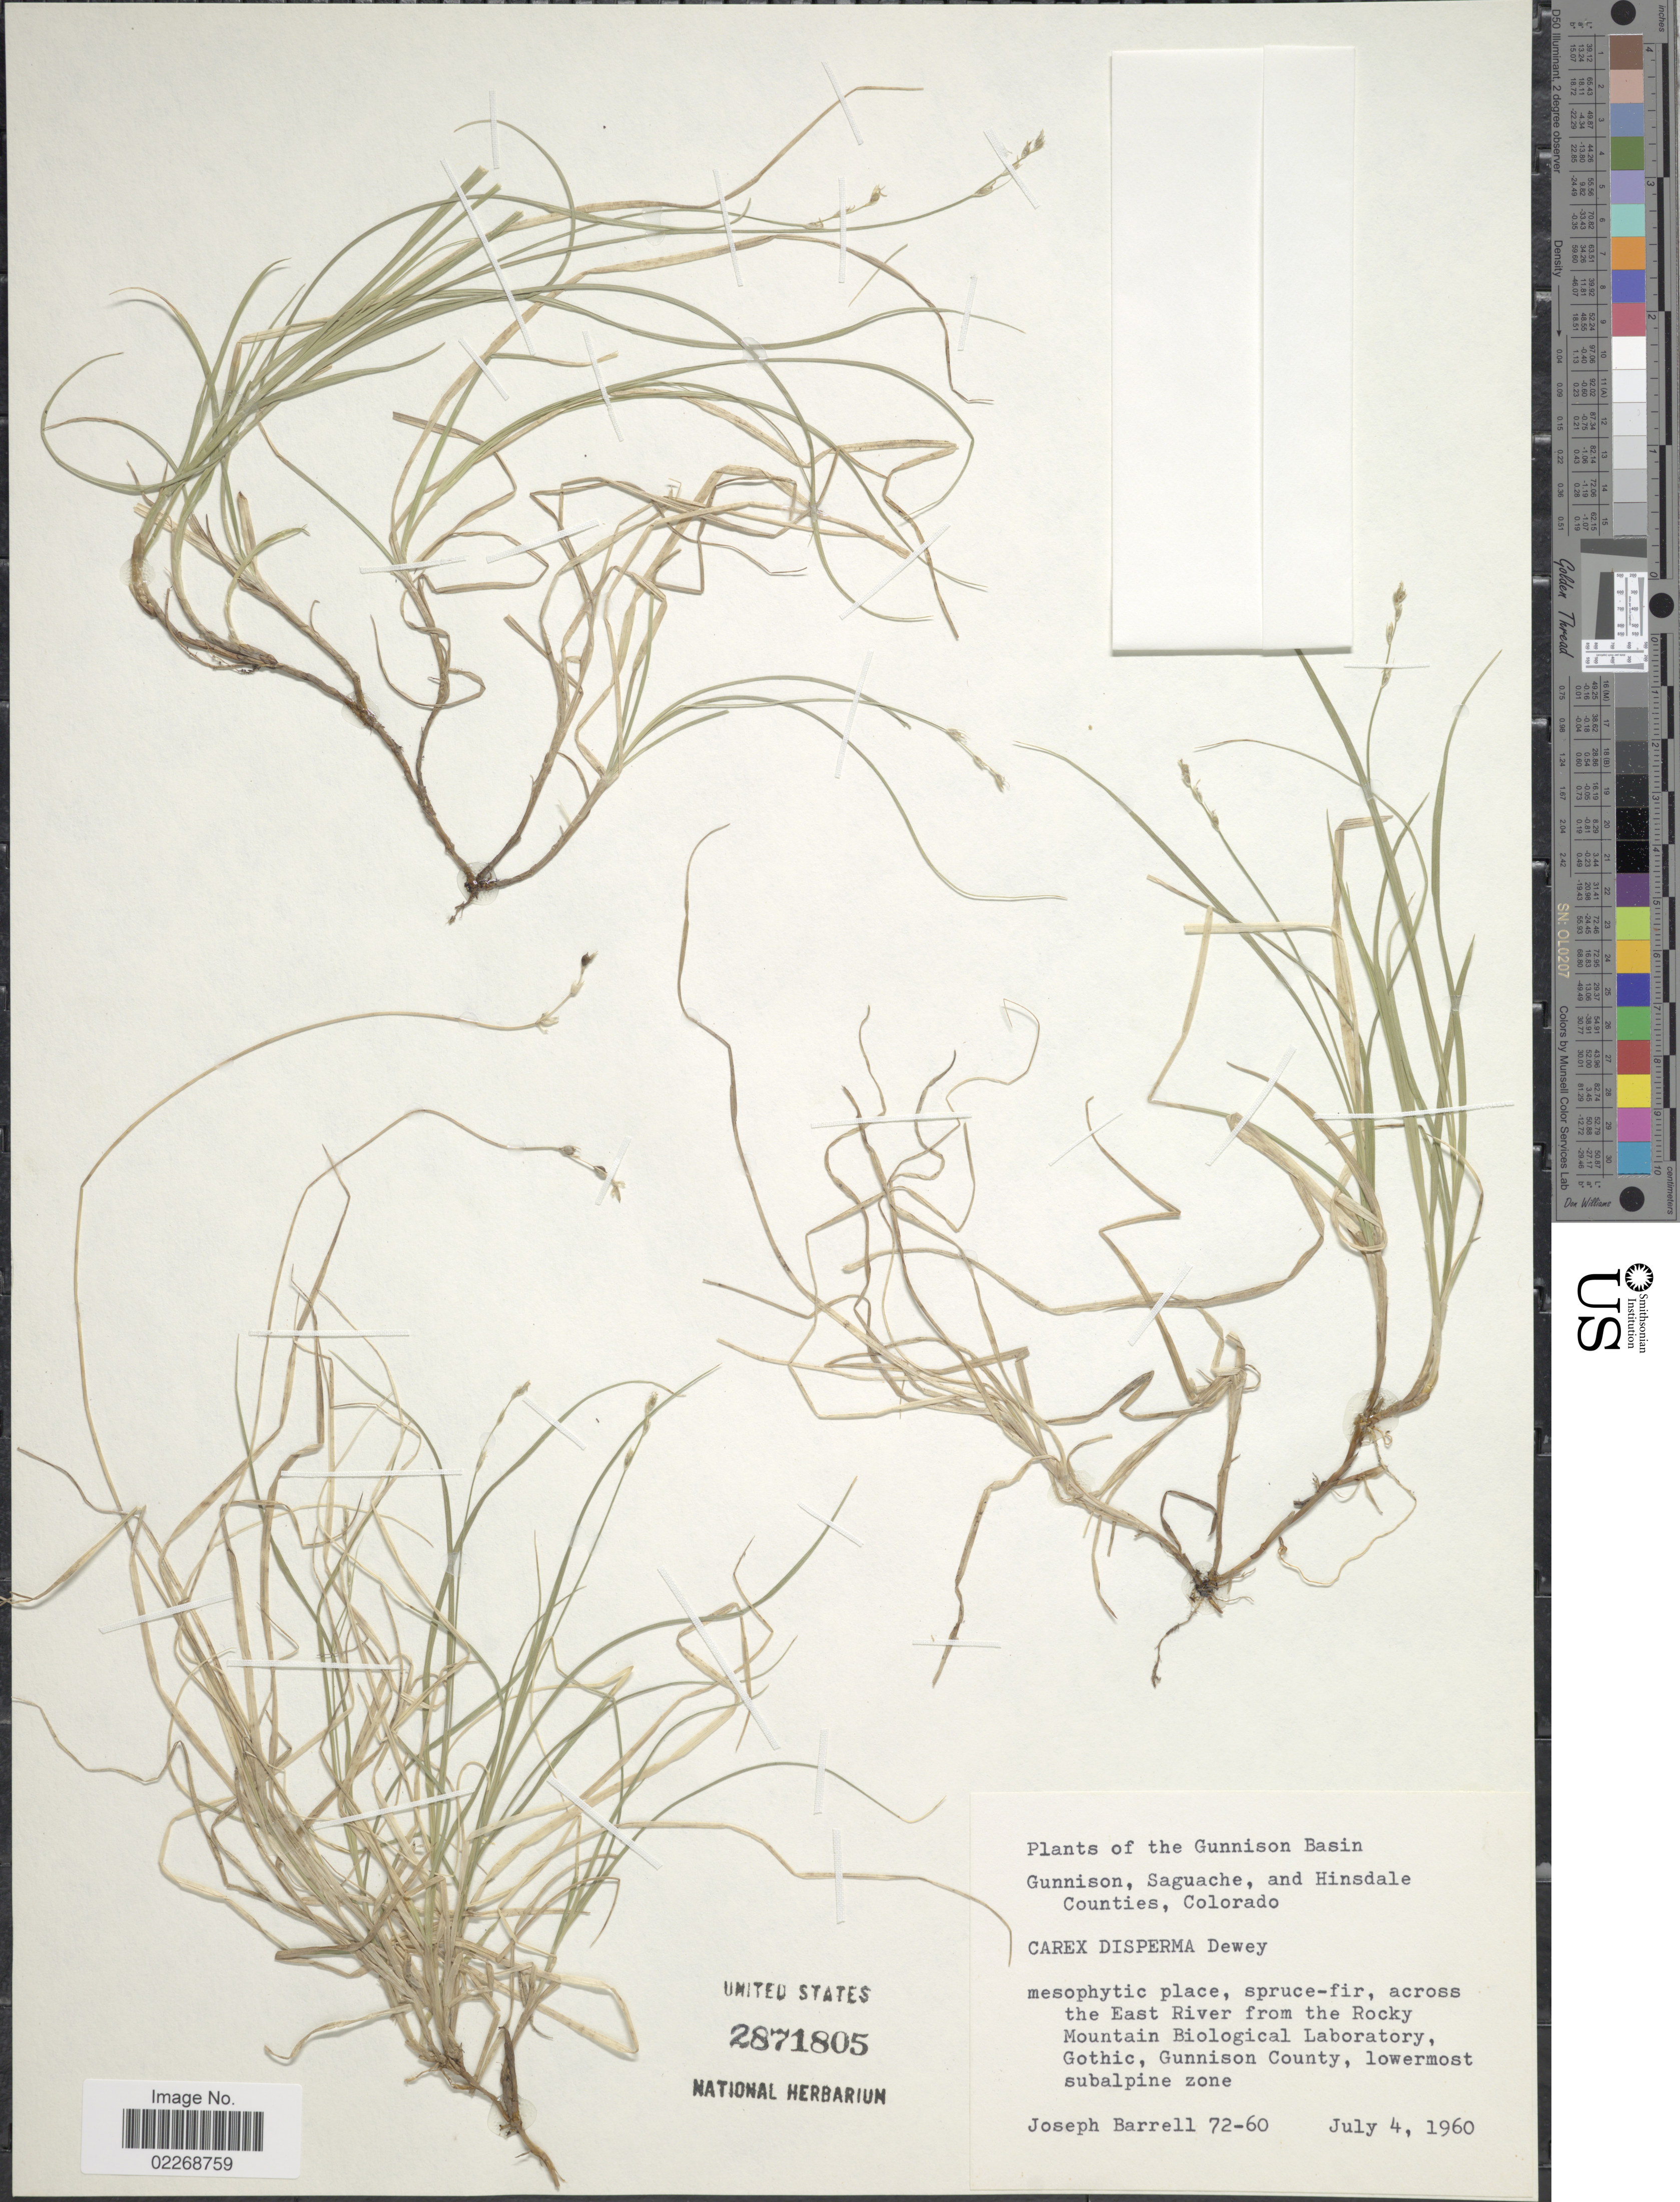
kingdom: Plantae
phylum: Tracheophyta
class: Liliopsida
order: Poales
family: Cyperaceae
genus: Carex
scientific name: Carex disperma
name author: Dewey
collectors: J. Barrell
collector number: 72-60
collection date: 1960-07-04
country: United States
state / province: Colorado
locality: Gunnison Basin. Gunnison, Saguache, and Hinsdale Counties. Across the East River from the Rocky Mountain Biological Laboratory, Gothic, Gunnison County, lowermost subalpine zone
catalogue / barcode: US 2871805